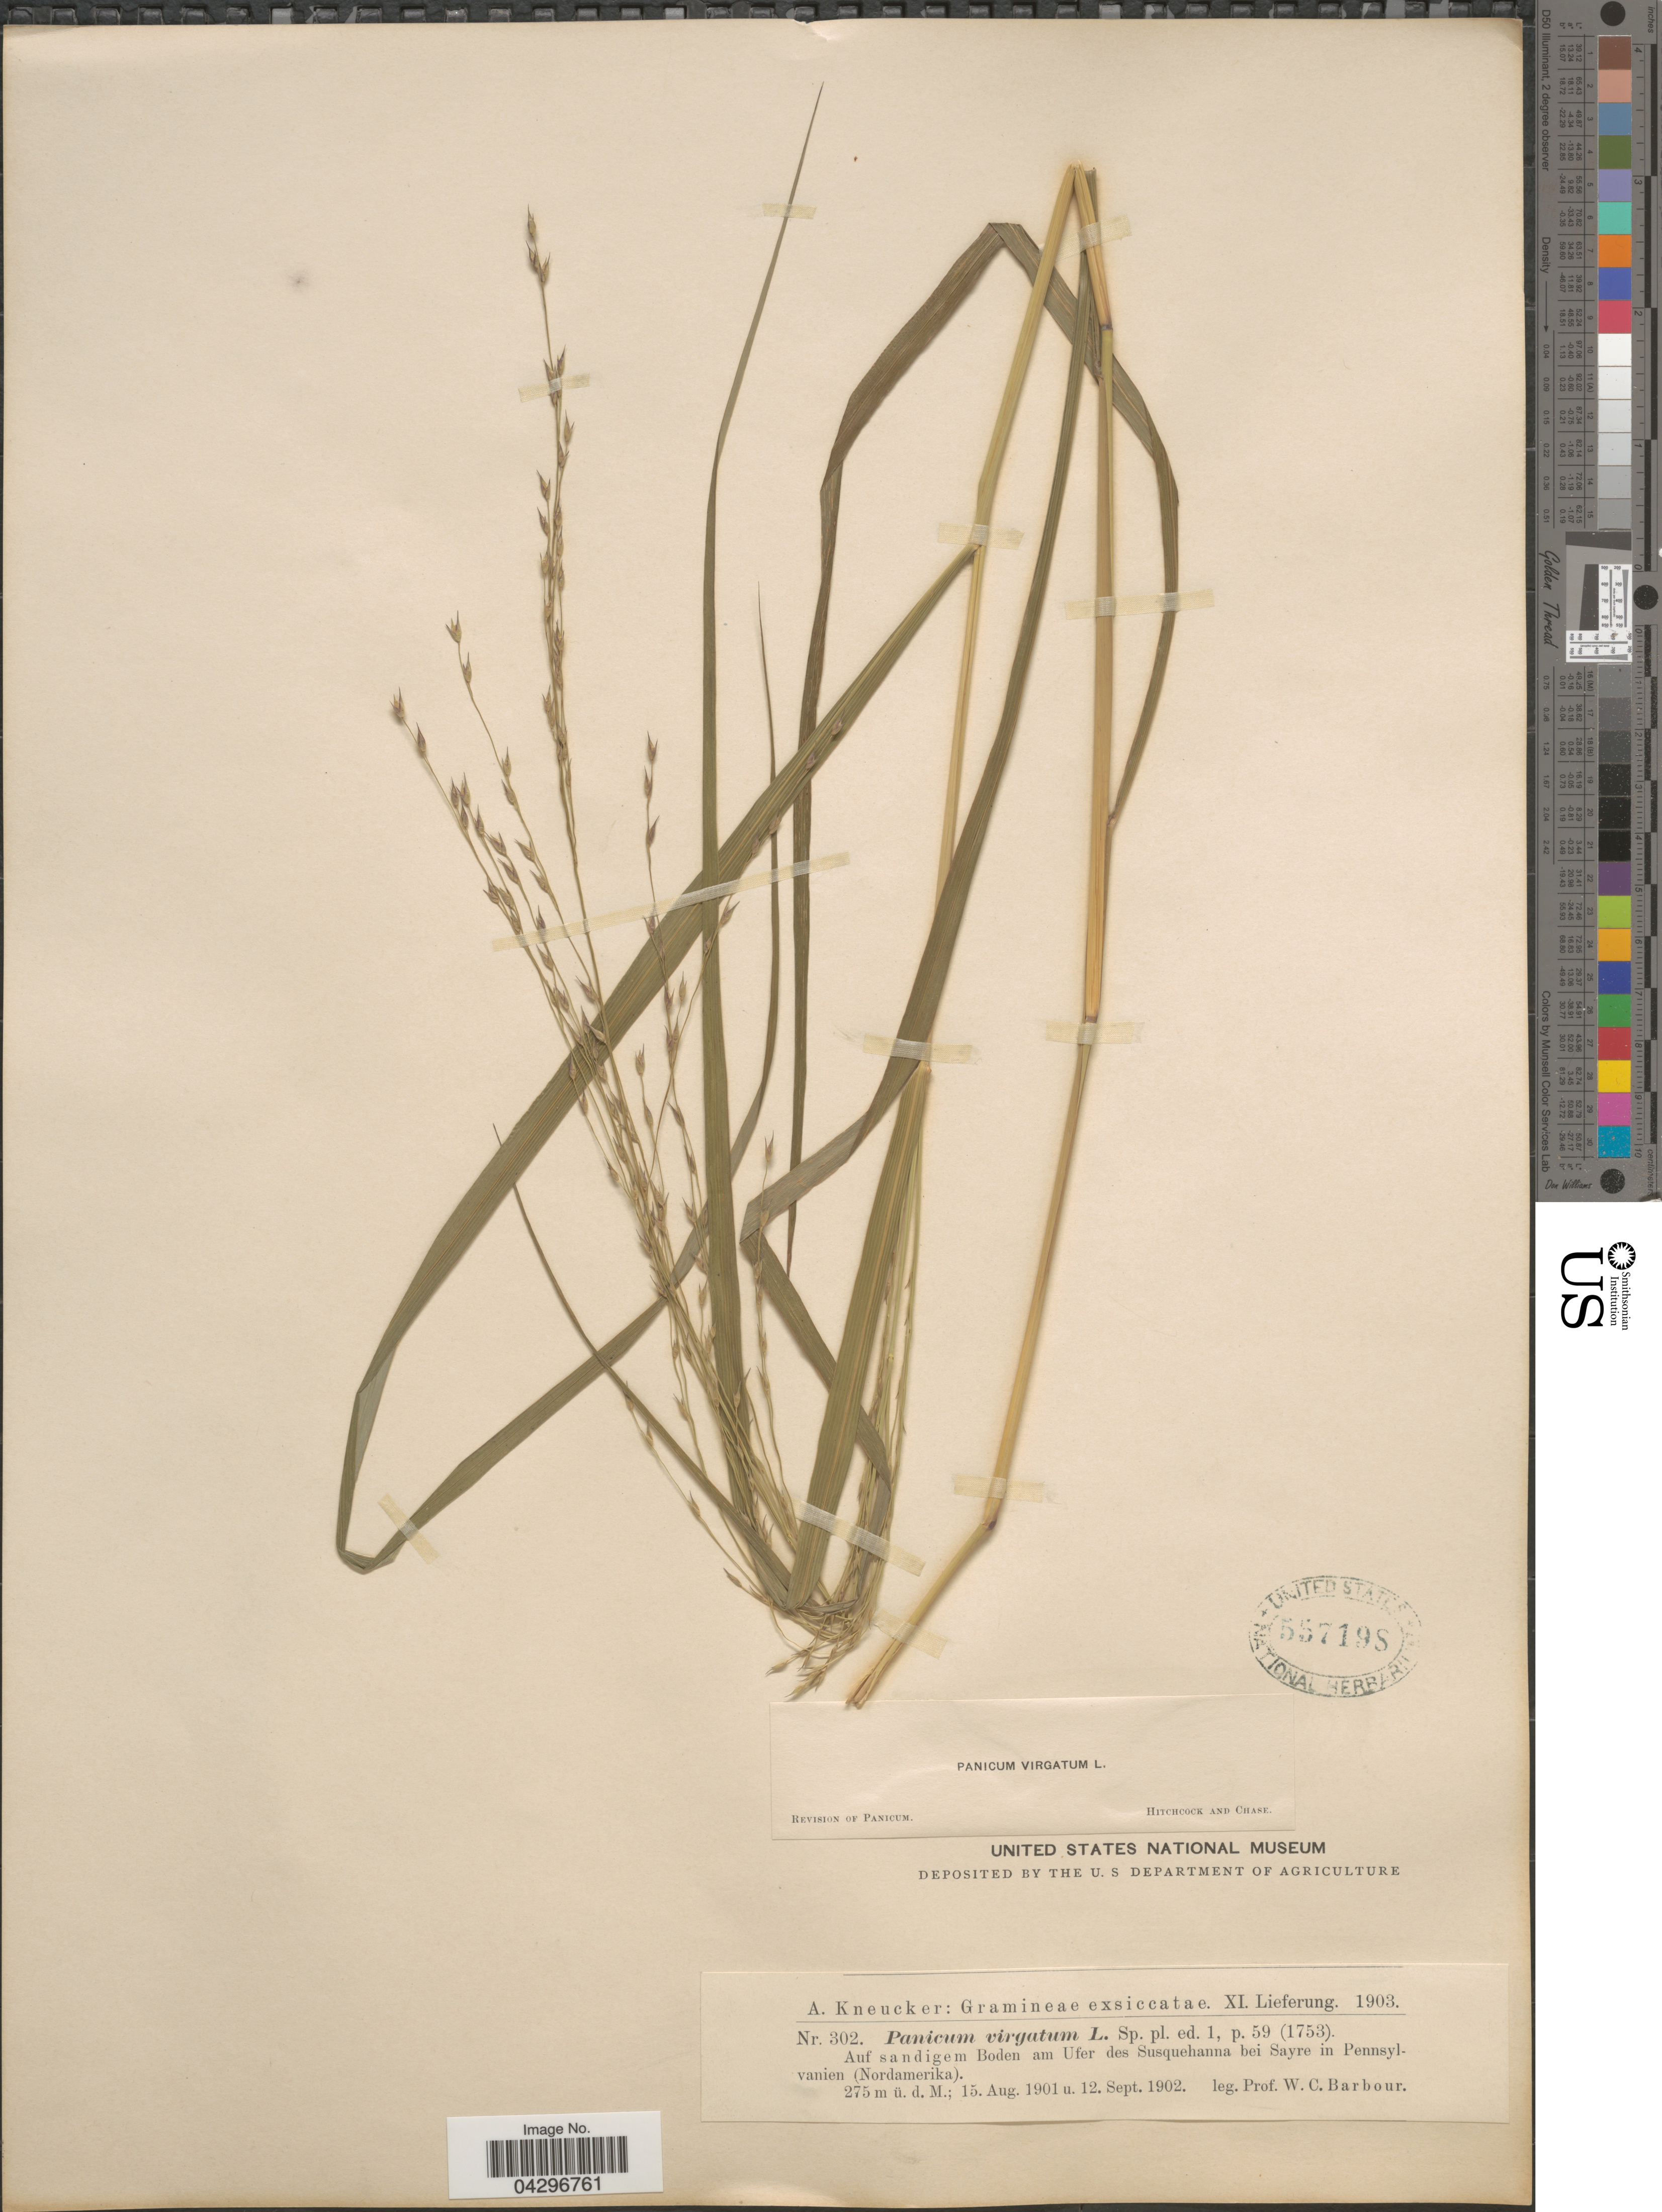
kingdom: Plantae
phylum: Tracheophyta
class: Liliopsida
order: Poales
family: Poaceae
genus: Panicum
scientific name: Panicum virgatum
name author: L.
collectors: W. Barbour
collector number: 302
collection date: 1901-08-15/1902-09-12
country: United States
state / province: Pennsylvania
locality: Auf sandigem Boden am Ufer des Susquehanna bei Sayre.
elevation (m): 275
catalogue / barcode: US 557198